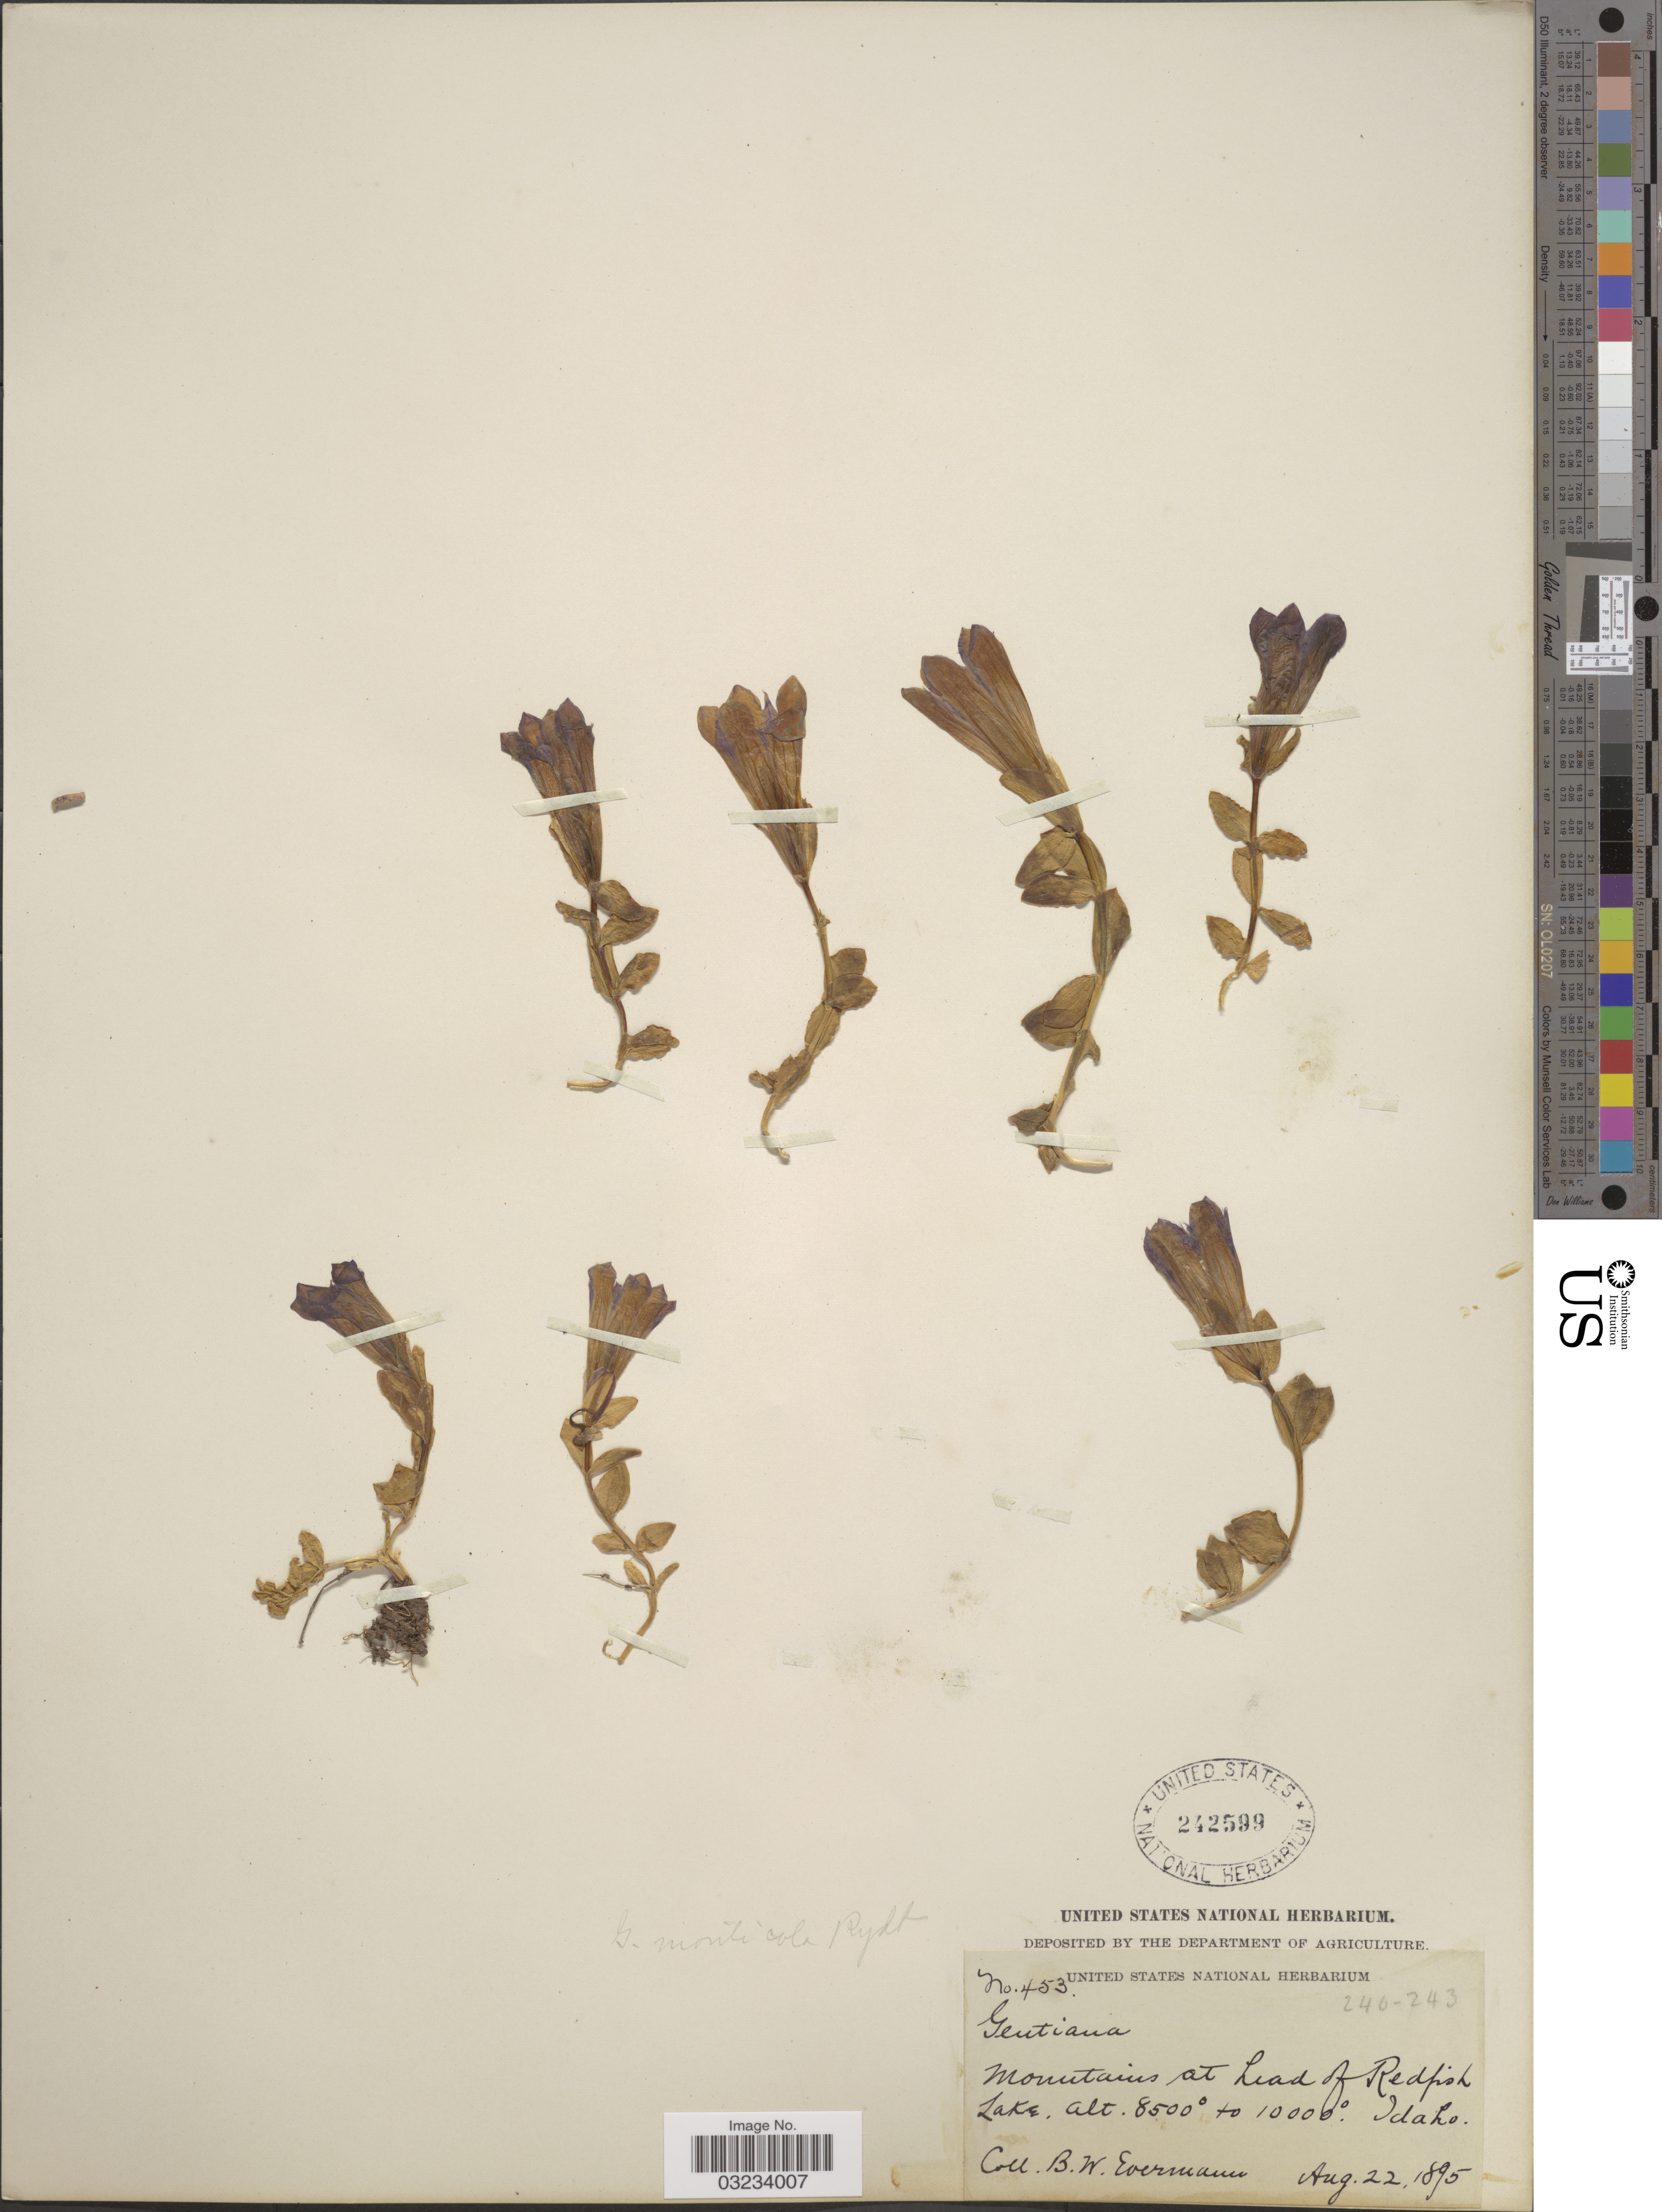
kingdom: Plantae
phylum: Tracheophyta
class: Magnoliopsida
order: Gentianales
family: Gentianaceae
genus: Gentiana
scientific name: Gentiana calycosa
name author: Griseb.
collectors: B. W. Evermann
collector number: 453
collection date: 1895-08-22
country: United States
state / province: Idaho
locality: Mountains at head of Redfish Lake.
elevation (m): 2591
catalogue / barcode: US 242599